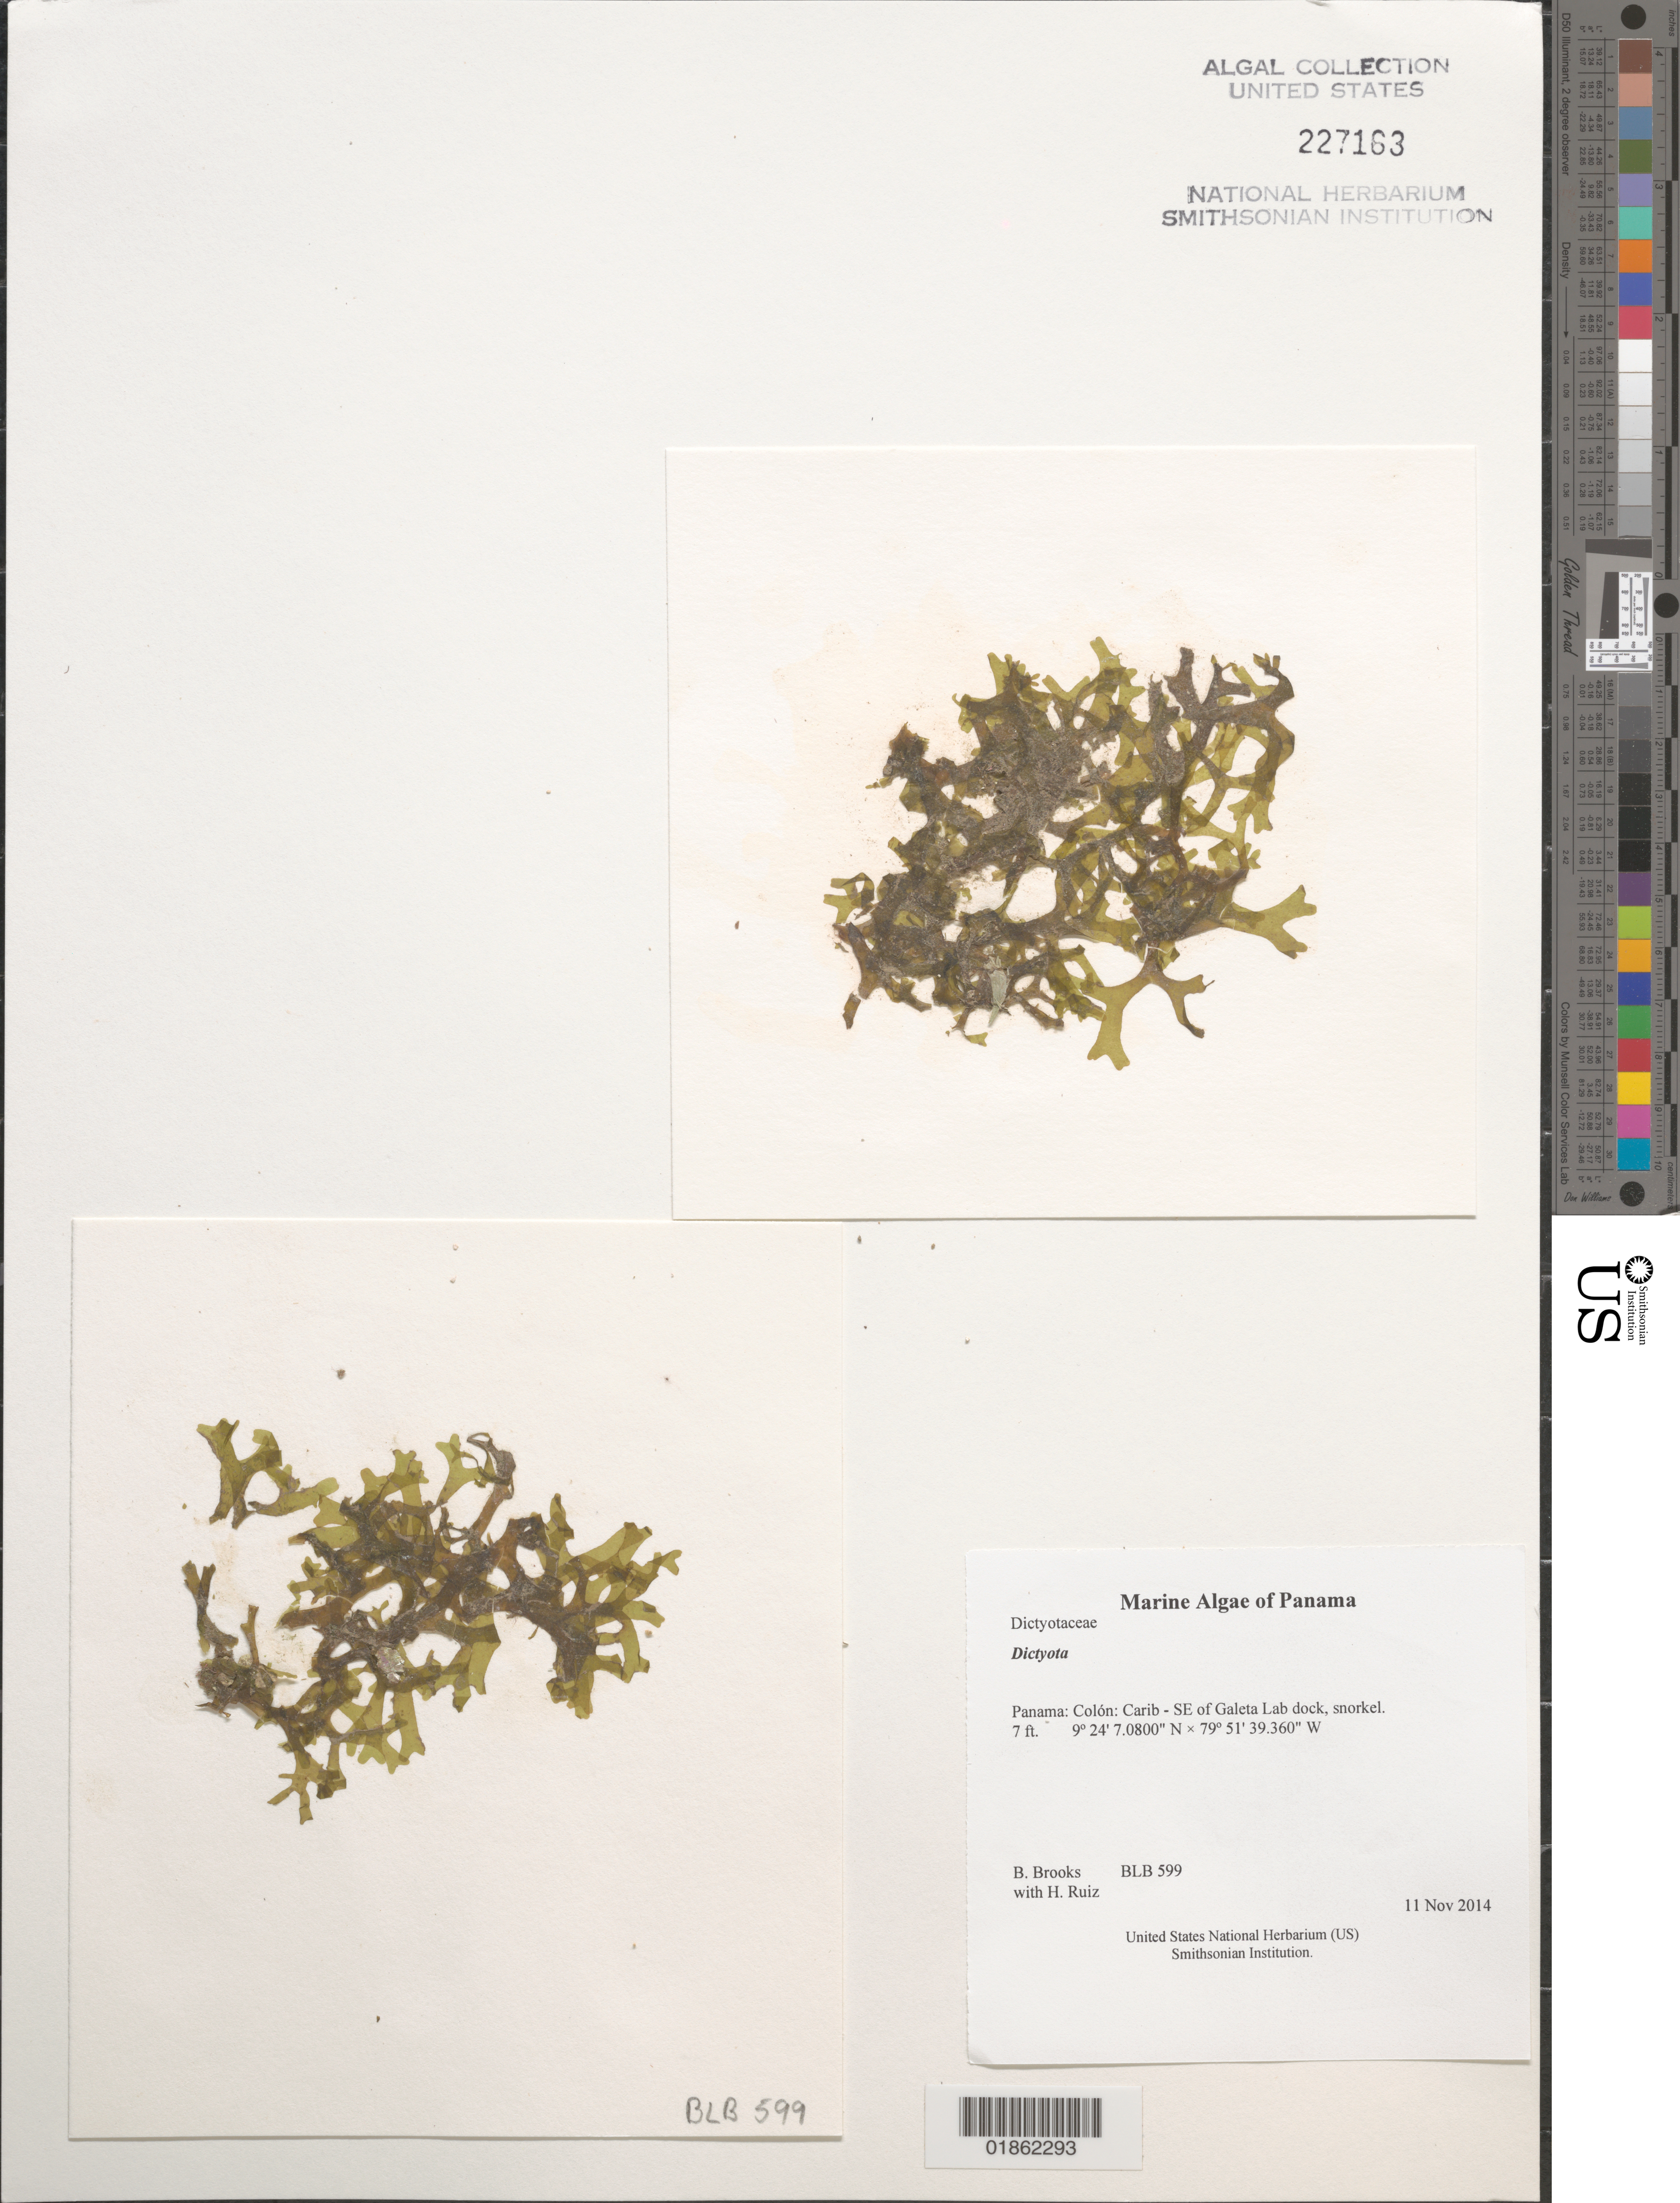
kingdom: Chromista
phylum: Ochrophyta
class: Phaeophyceae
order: Dictyotales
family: Dictyotaceae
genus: Dictyota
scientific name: Dictyota sp.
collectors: B. Brooks & H. Ruiz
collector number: BLB 599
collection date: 2014-11-11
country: Panama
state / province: Colón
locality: Carib - SE of Galeta Lab dock, snorkel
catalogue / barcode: US 227163